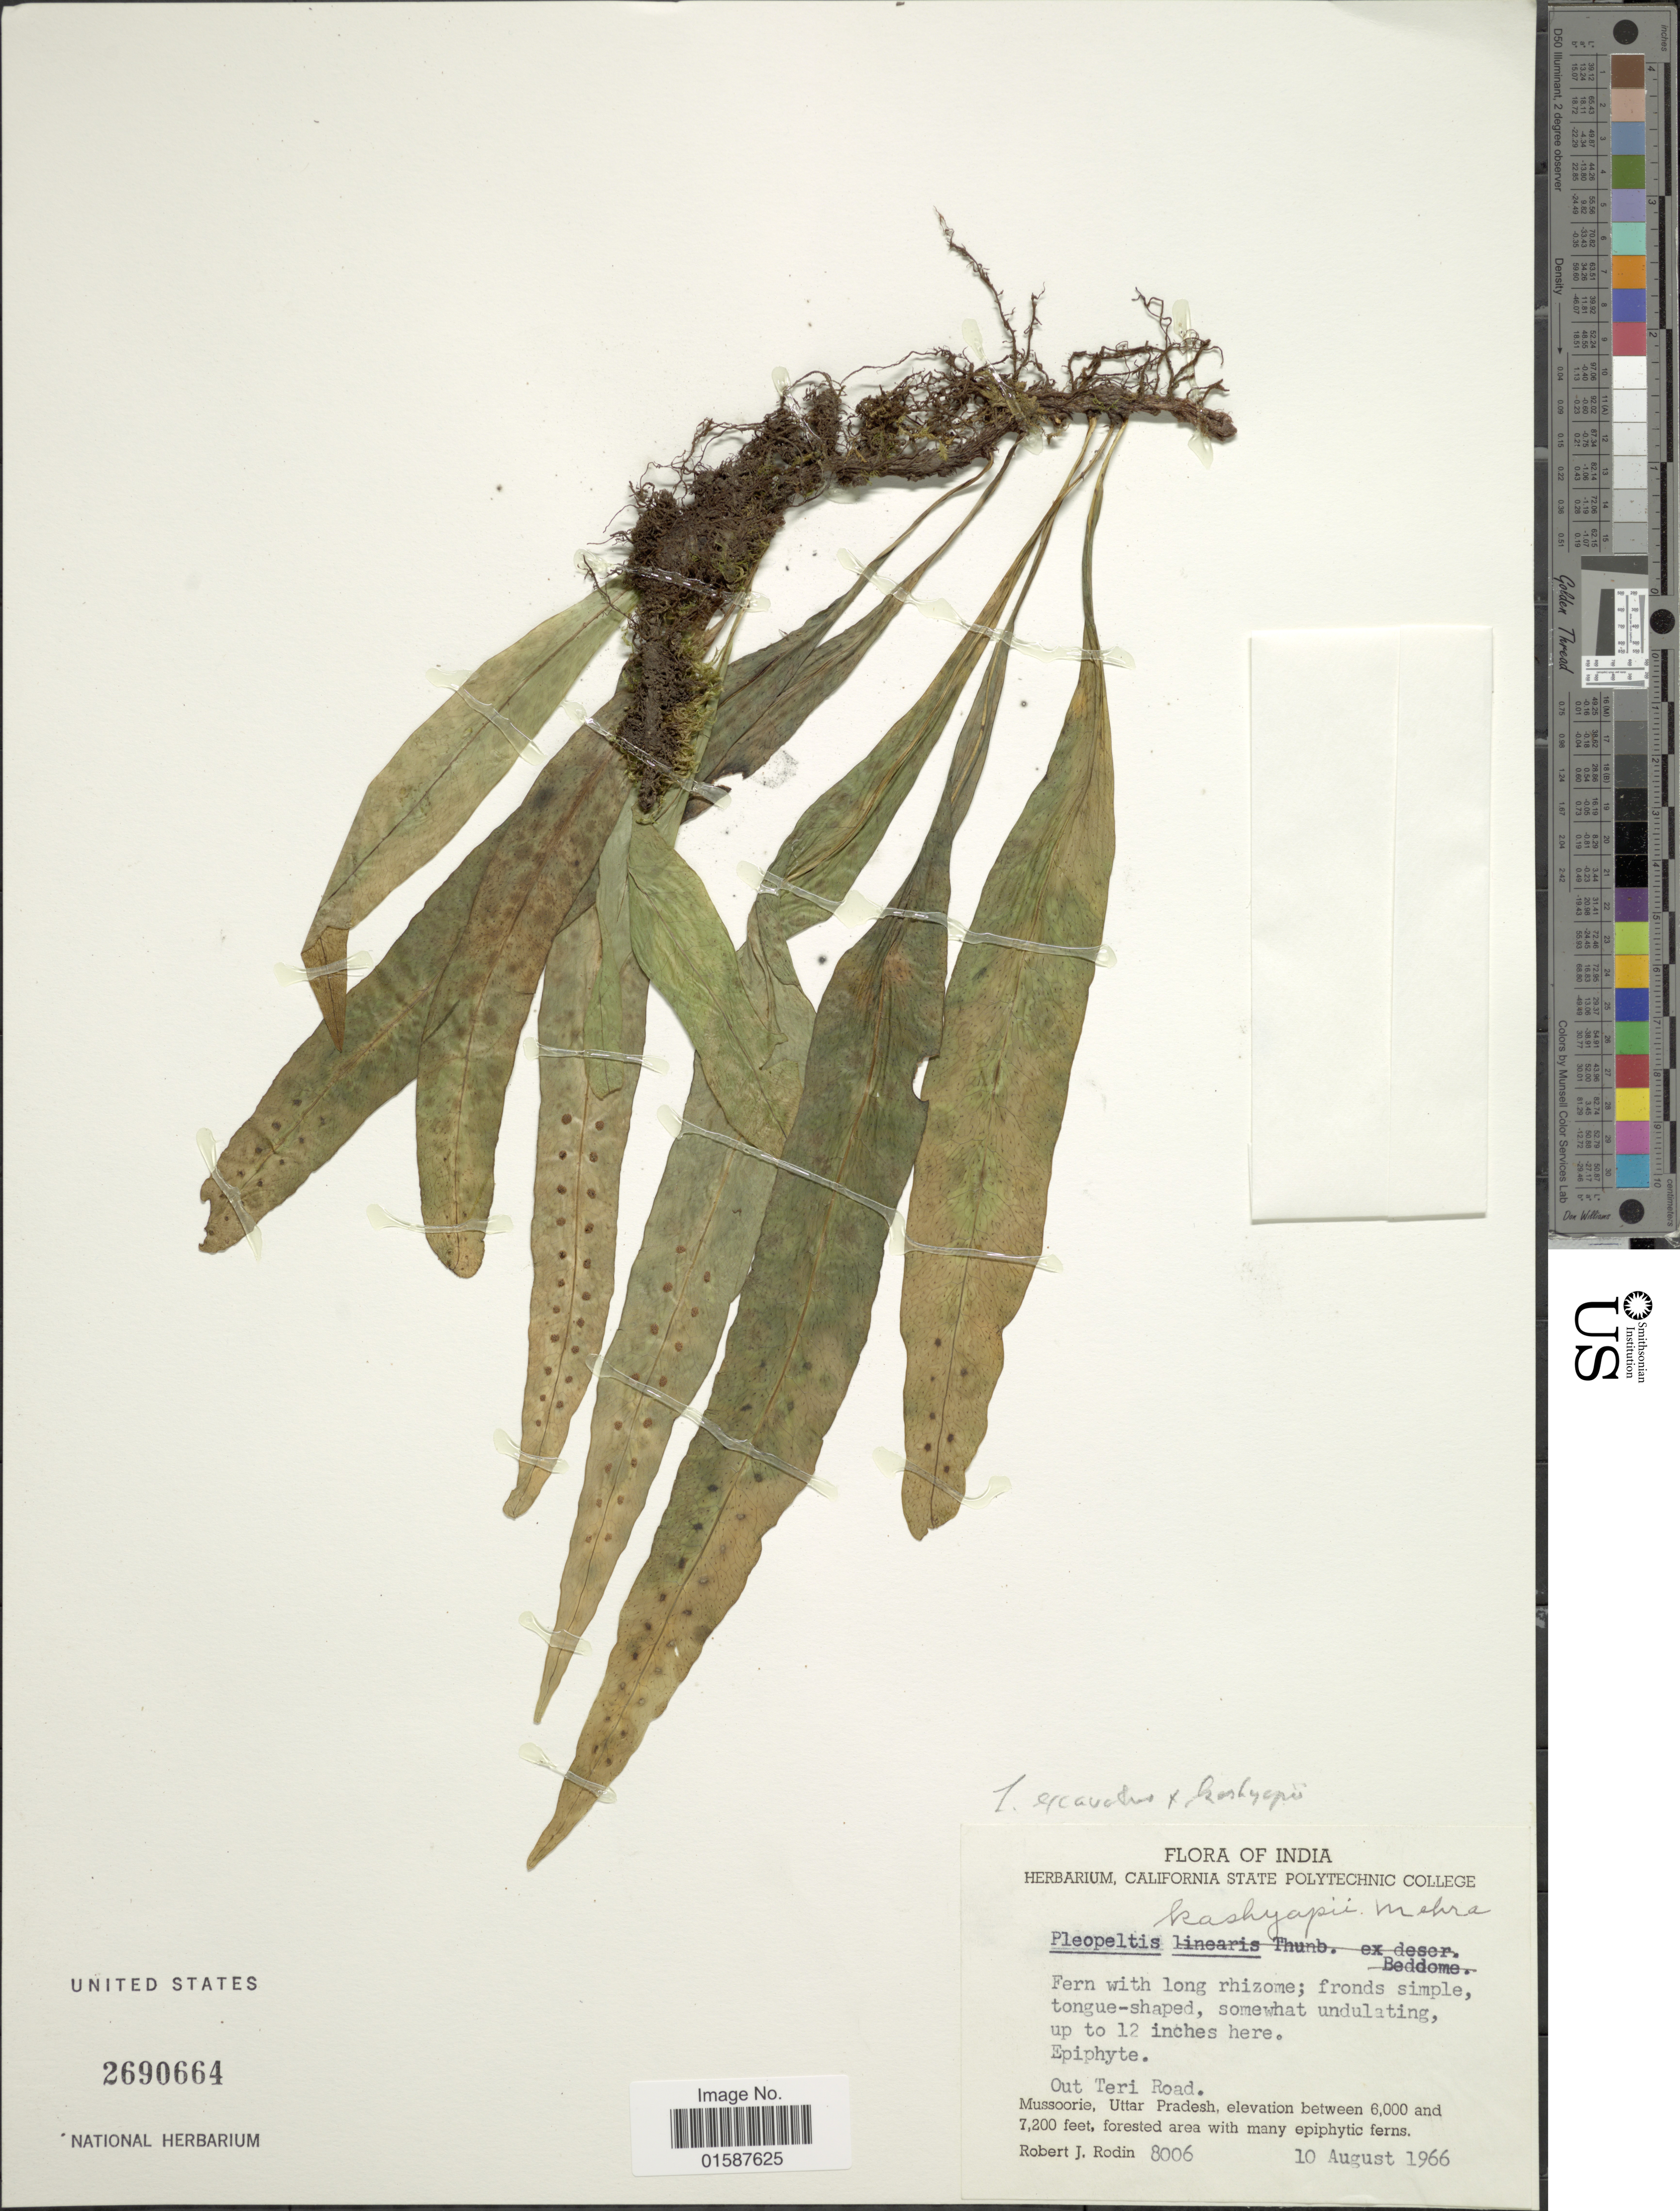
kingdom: Plantae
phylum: Tracheophyta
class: Polypodiopsida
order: Polypodiales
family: Polypodiaceae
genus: Lepisorus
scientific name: Lepisorus excavatus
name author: (Bory ex Willd.) Ching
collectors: R. J. Rodin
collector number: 8006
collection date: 1966-08-10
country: India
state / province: Uttar Pradesh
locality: India, Out Teri Road, Mussoorie, Uttar Pradesh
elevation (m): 1829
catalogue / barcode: US 2690664